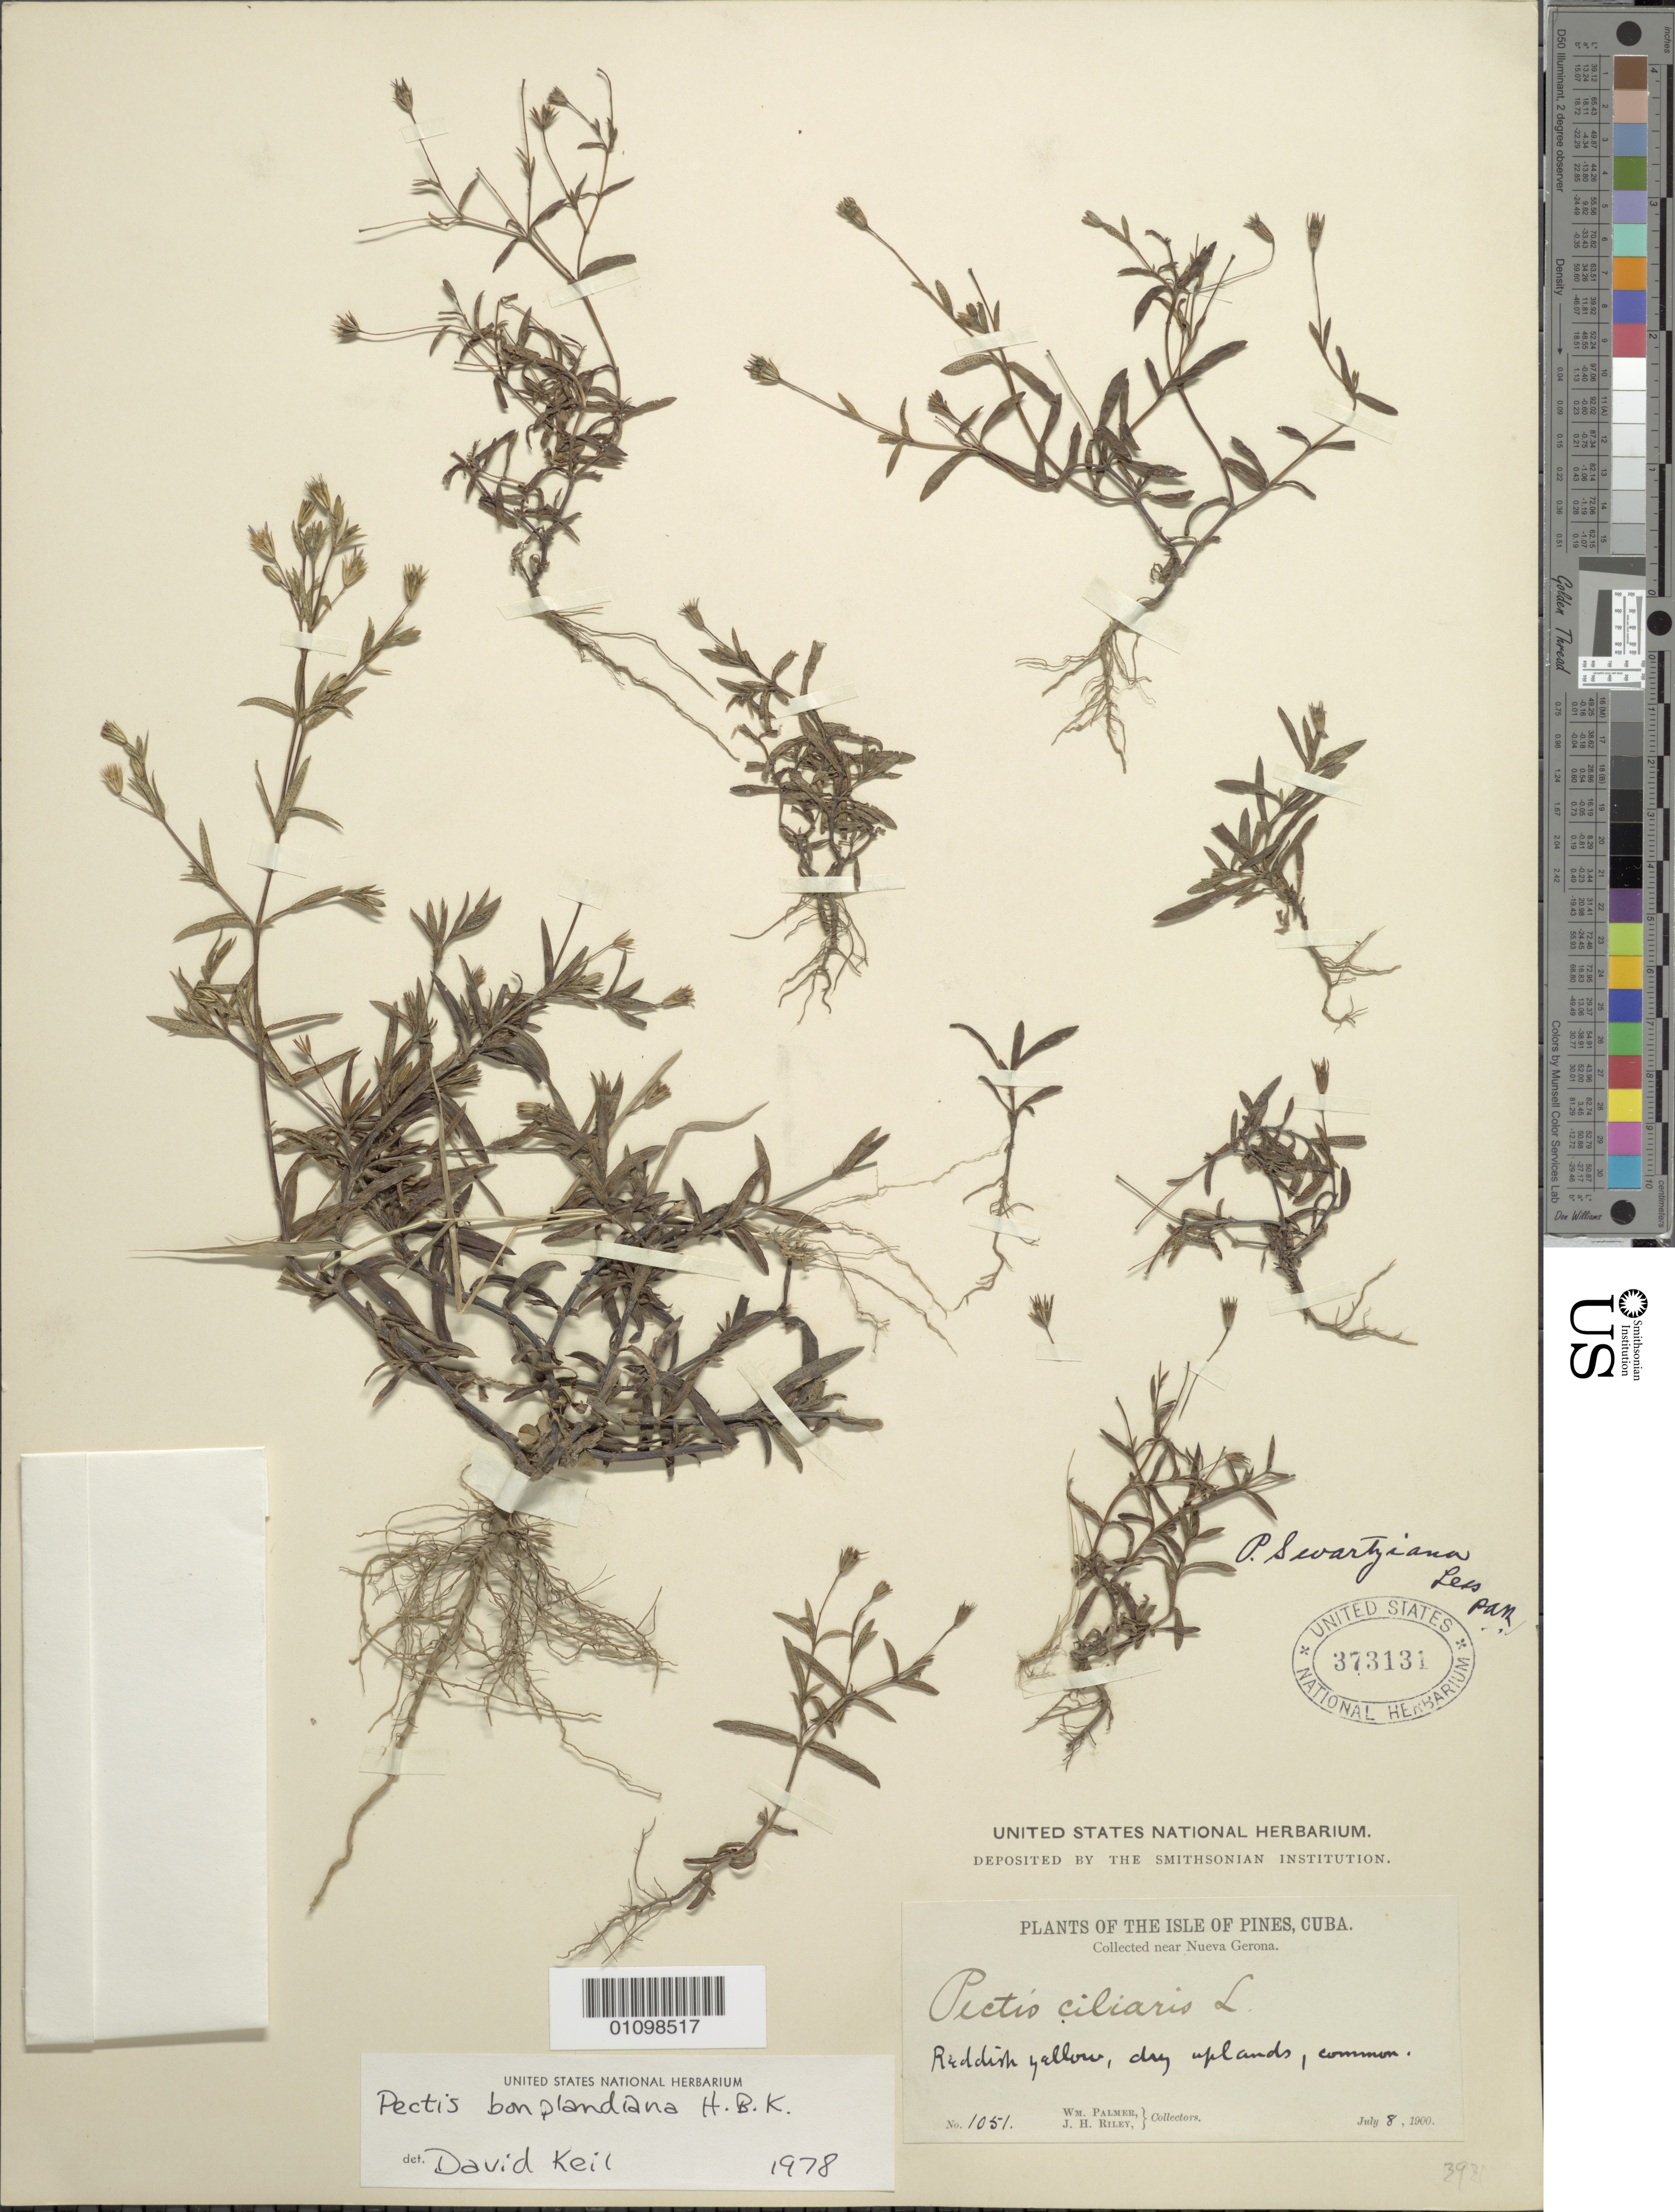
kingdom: Plantae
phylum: Tracheophyta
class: Magnoliopsida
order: Asterales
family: Asteraceae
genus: Pectis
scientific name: Pectis bonplandiana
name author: Kunth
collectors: W. Palmer & J. H. Riley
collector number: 1051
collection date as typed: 08 Jul 1900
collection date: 1900-07-08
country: Cuba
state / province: Isla de La Juventud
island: Isla de la Juventud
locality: Isle of Pines, Collected near Nueva Gerona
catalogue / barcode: US 373131